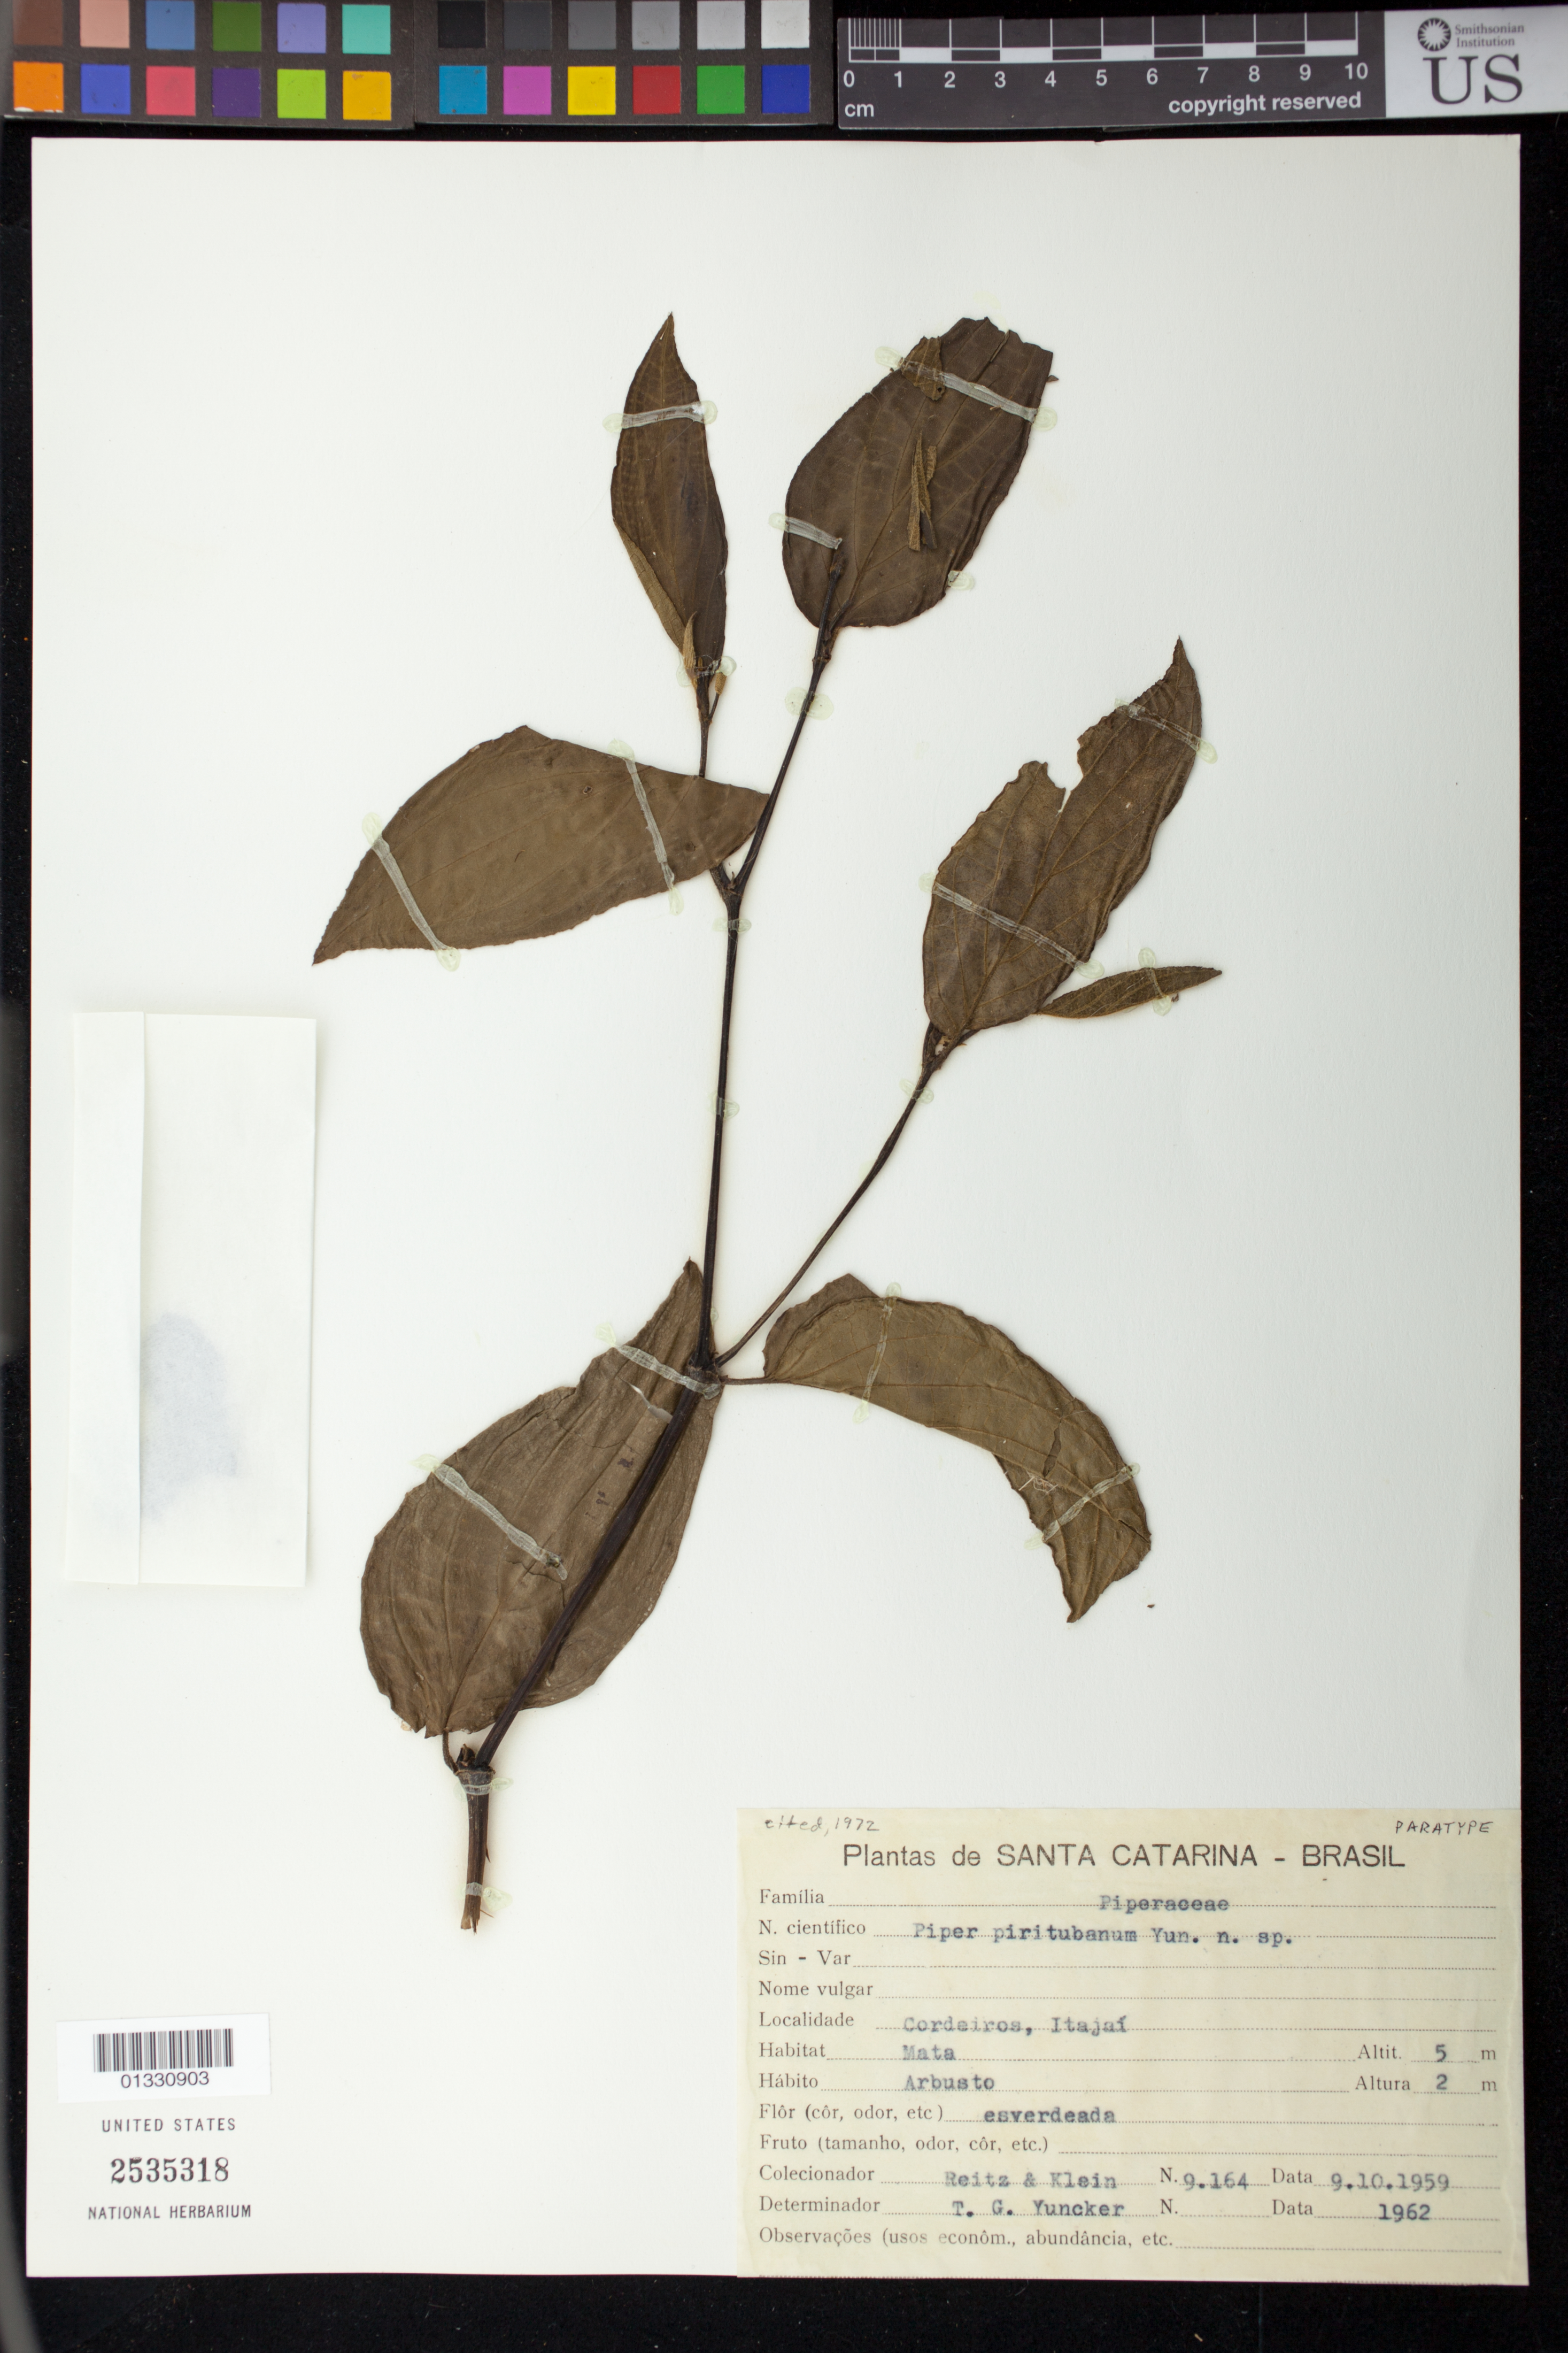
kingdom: Plantae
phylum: Tracheophyta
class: Magnoliopsida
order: Piperales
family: Piperaceae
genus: Piper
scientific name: Piper piritubanum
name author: Yunck.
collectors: R. Reitz & R. M. Klein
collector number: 9164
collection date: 1959-10-09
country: Brazil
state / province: Santa Catarina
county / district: Itajaí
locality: Cordeiros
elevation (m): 5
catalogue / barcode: US 2535318